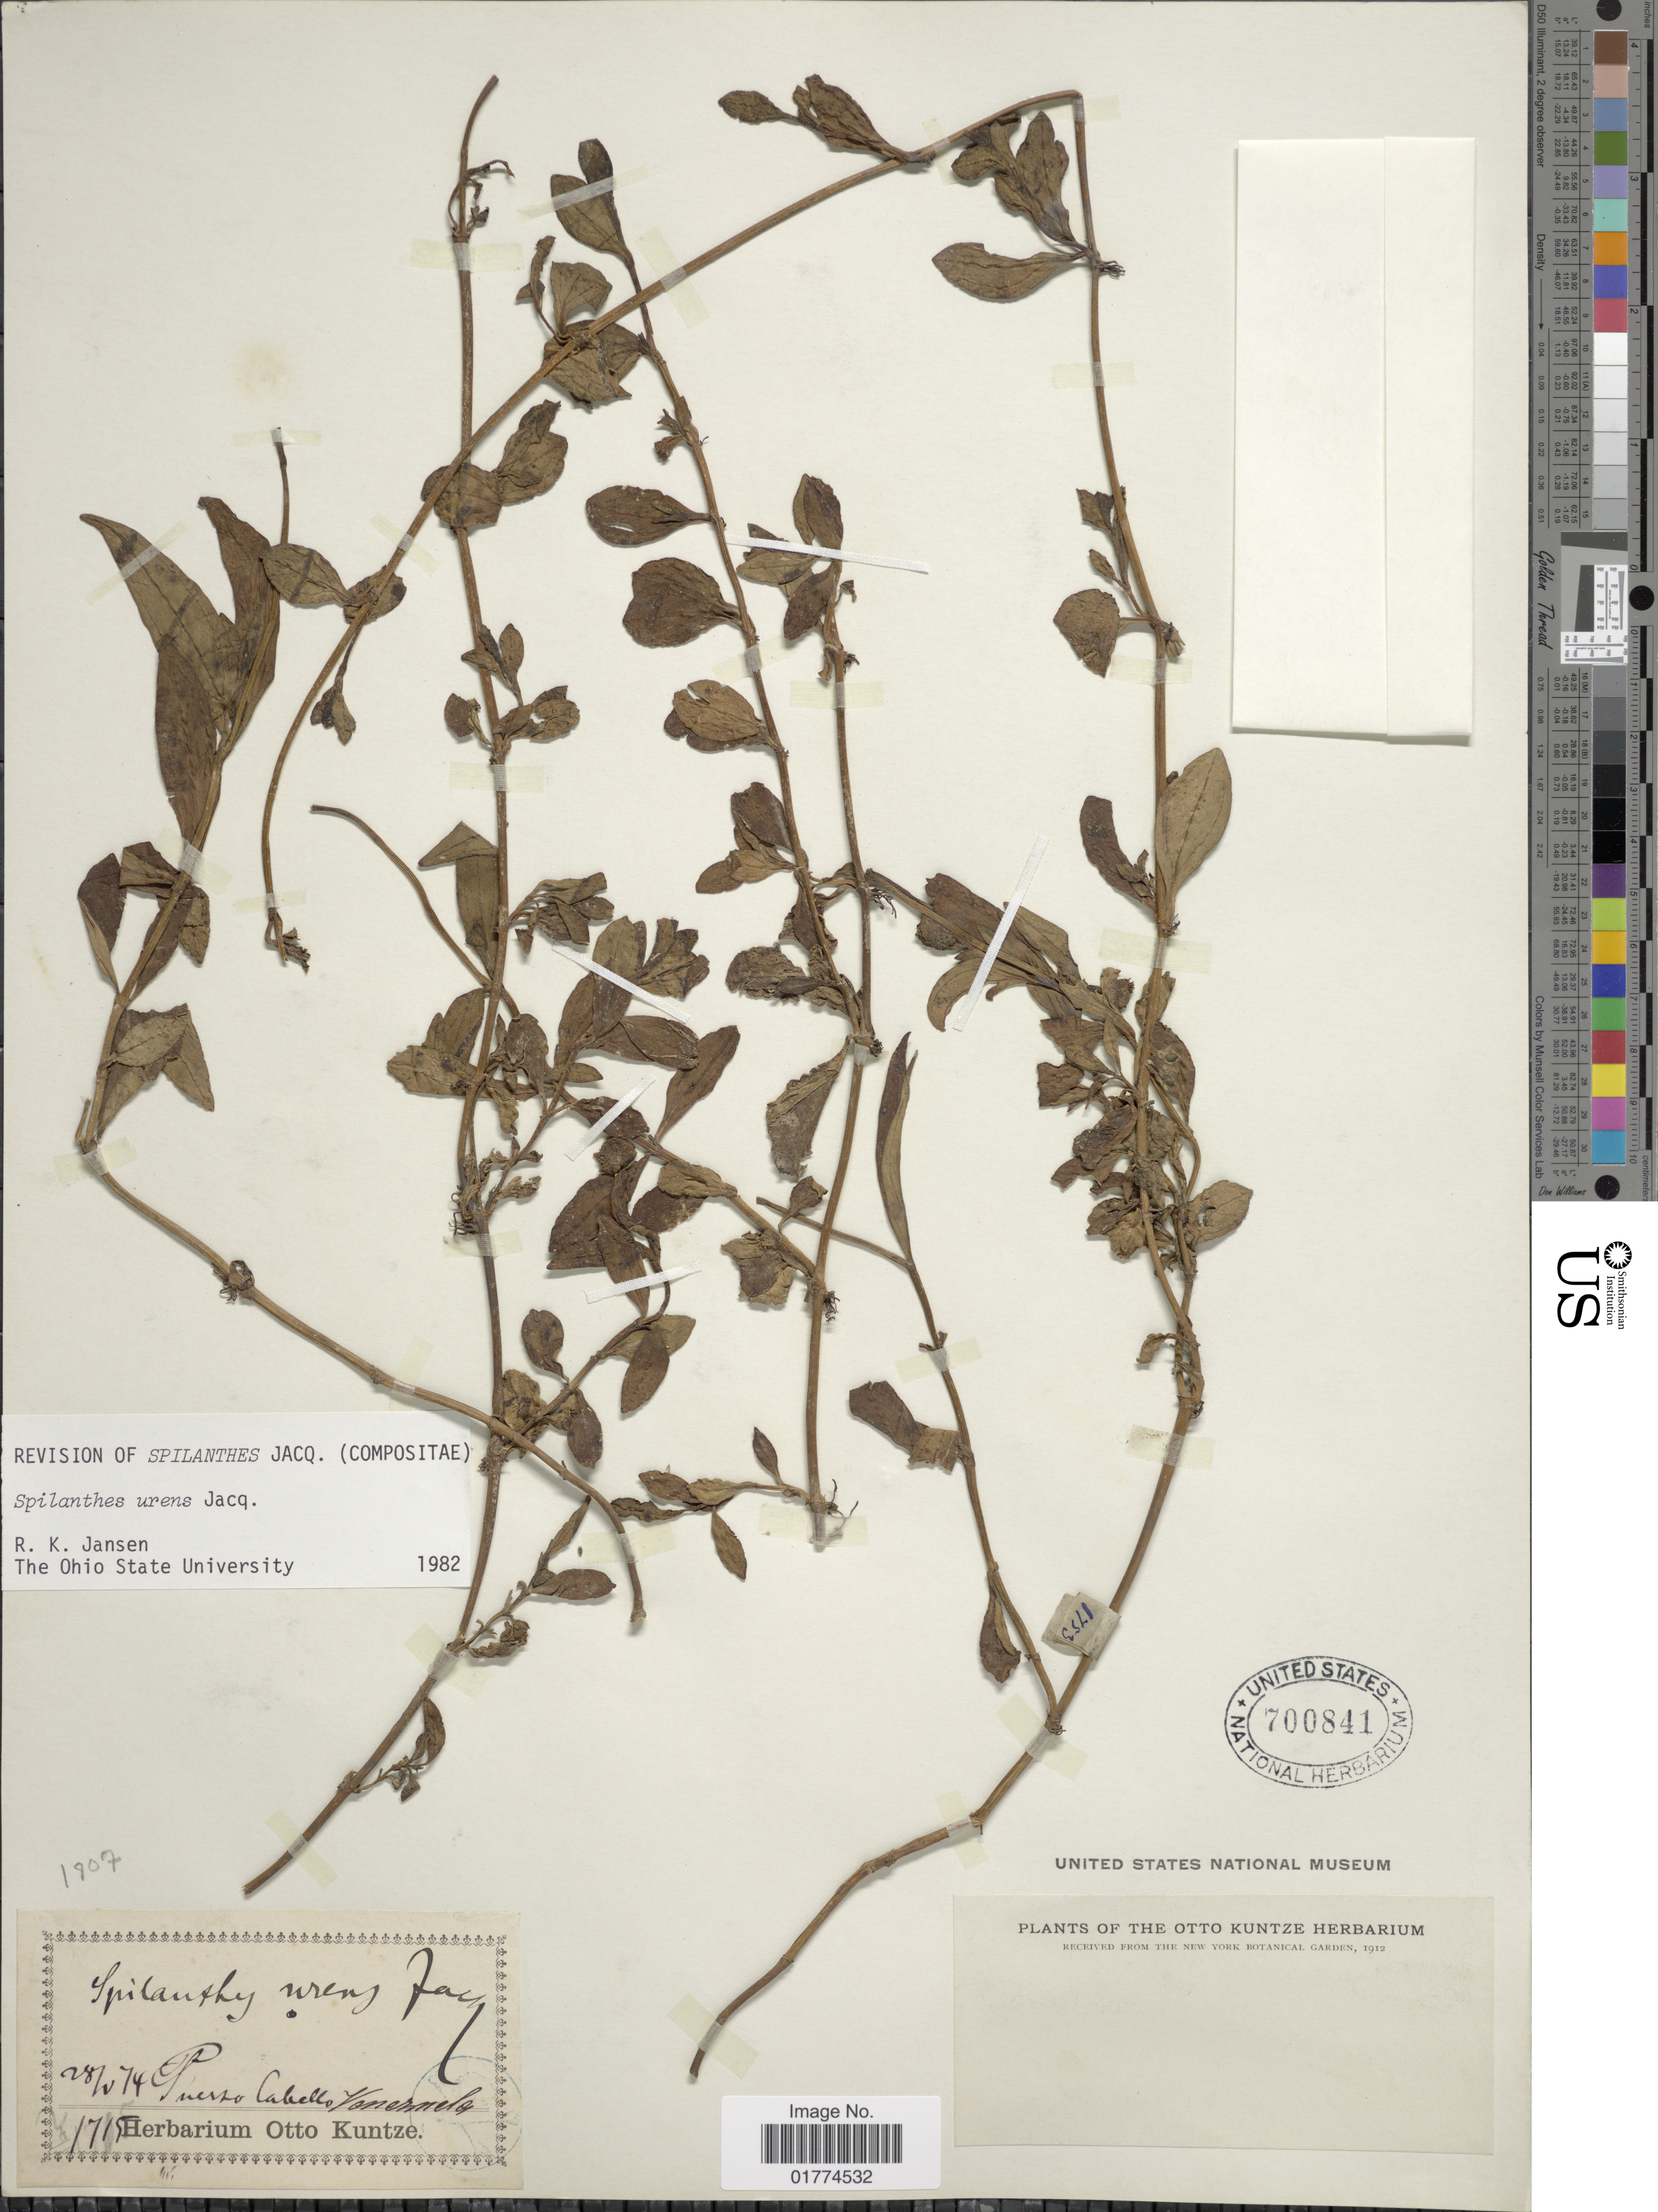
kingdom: Plantae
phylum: Tracheophyta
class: Magnoliopsida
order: Asterales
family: Asteraceae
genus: Spilanthes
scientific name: Spilanthes urens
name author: Jacq.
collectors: ex herb. Otto Kuntze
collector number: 1719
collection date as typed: Transcribed d/m/y: 28/5/74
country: Venezuela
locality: Puerzo Cabello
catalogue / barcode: US 700841